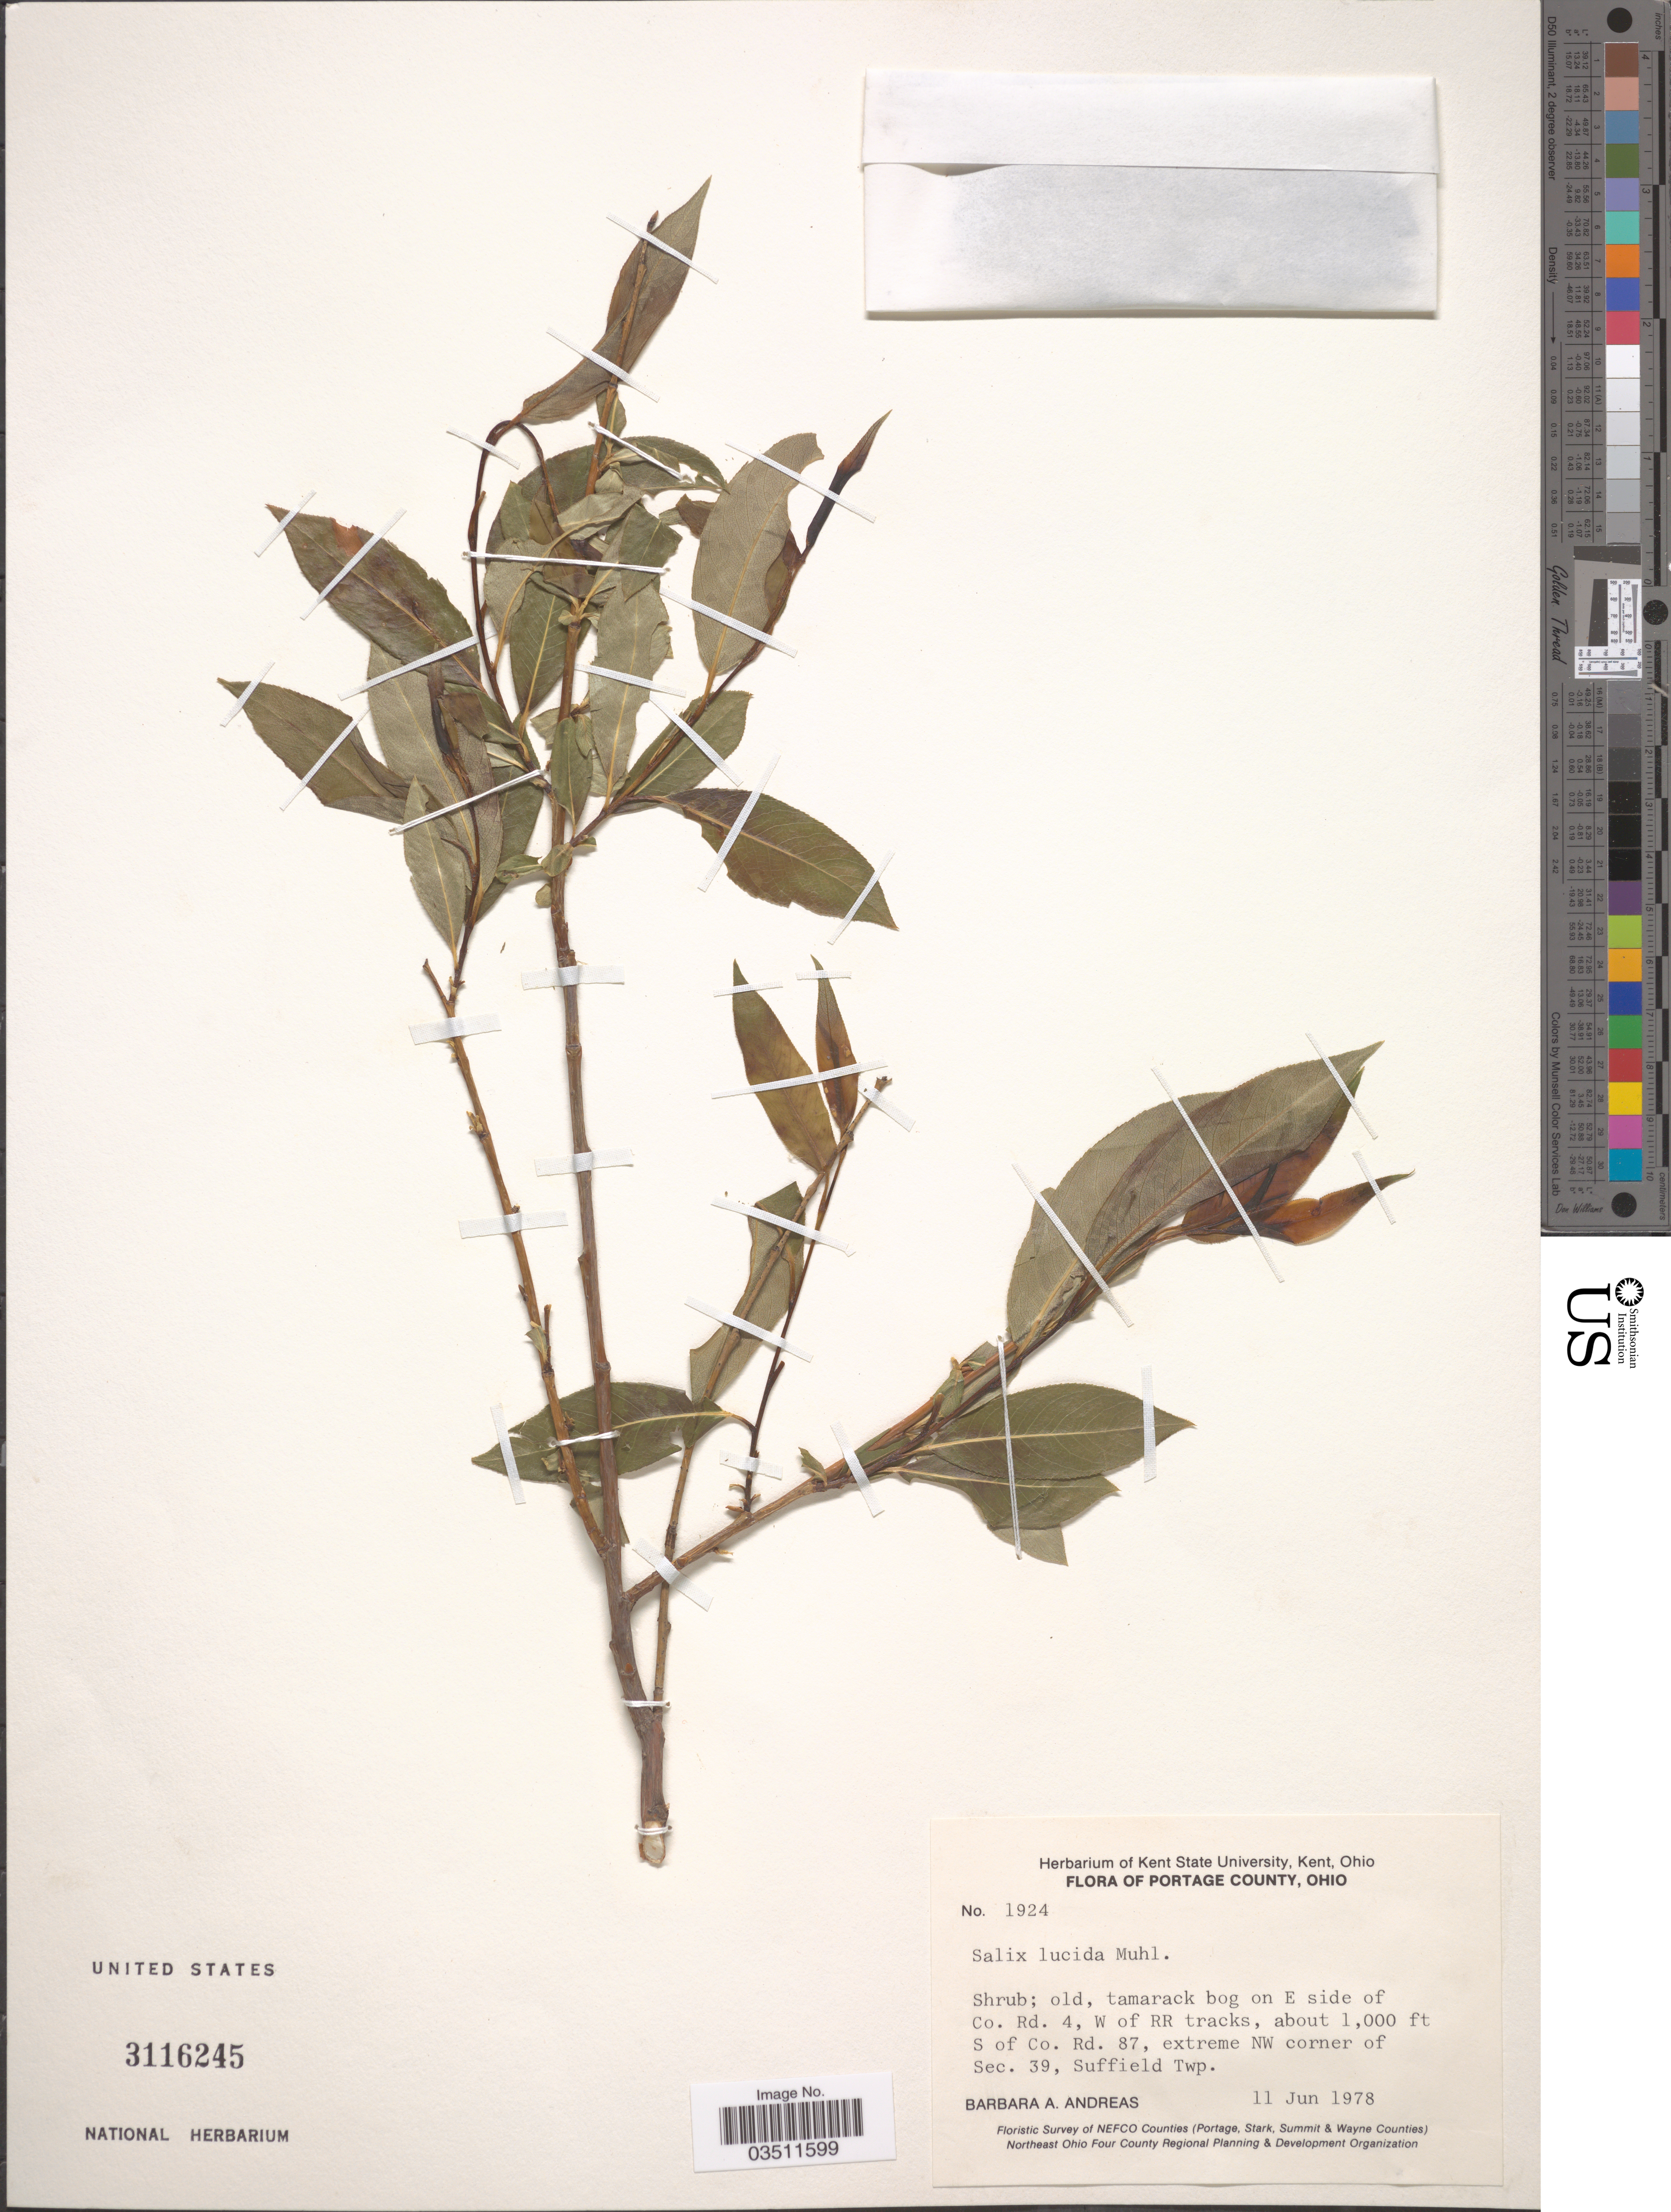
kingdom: Plantae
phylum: Tracheophyta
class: Magnoliopsida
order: Malpighiales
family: Salicaceae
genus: Salix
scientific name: Salix lucida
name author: Muhl.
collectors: B. A. Andreas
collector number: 1924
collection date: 1978-06-11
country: United States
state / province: Ohio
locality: Portage County. Tamarack bog on E side of Co. Rd. 4, W of RR tracks, about 1000 ft S of Co. Rd. 87, extreme NW corner of Sec. 39, Suffield Twp.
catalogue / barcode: US 3116245